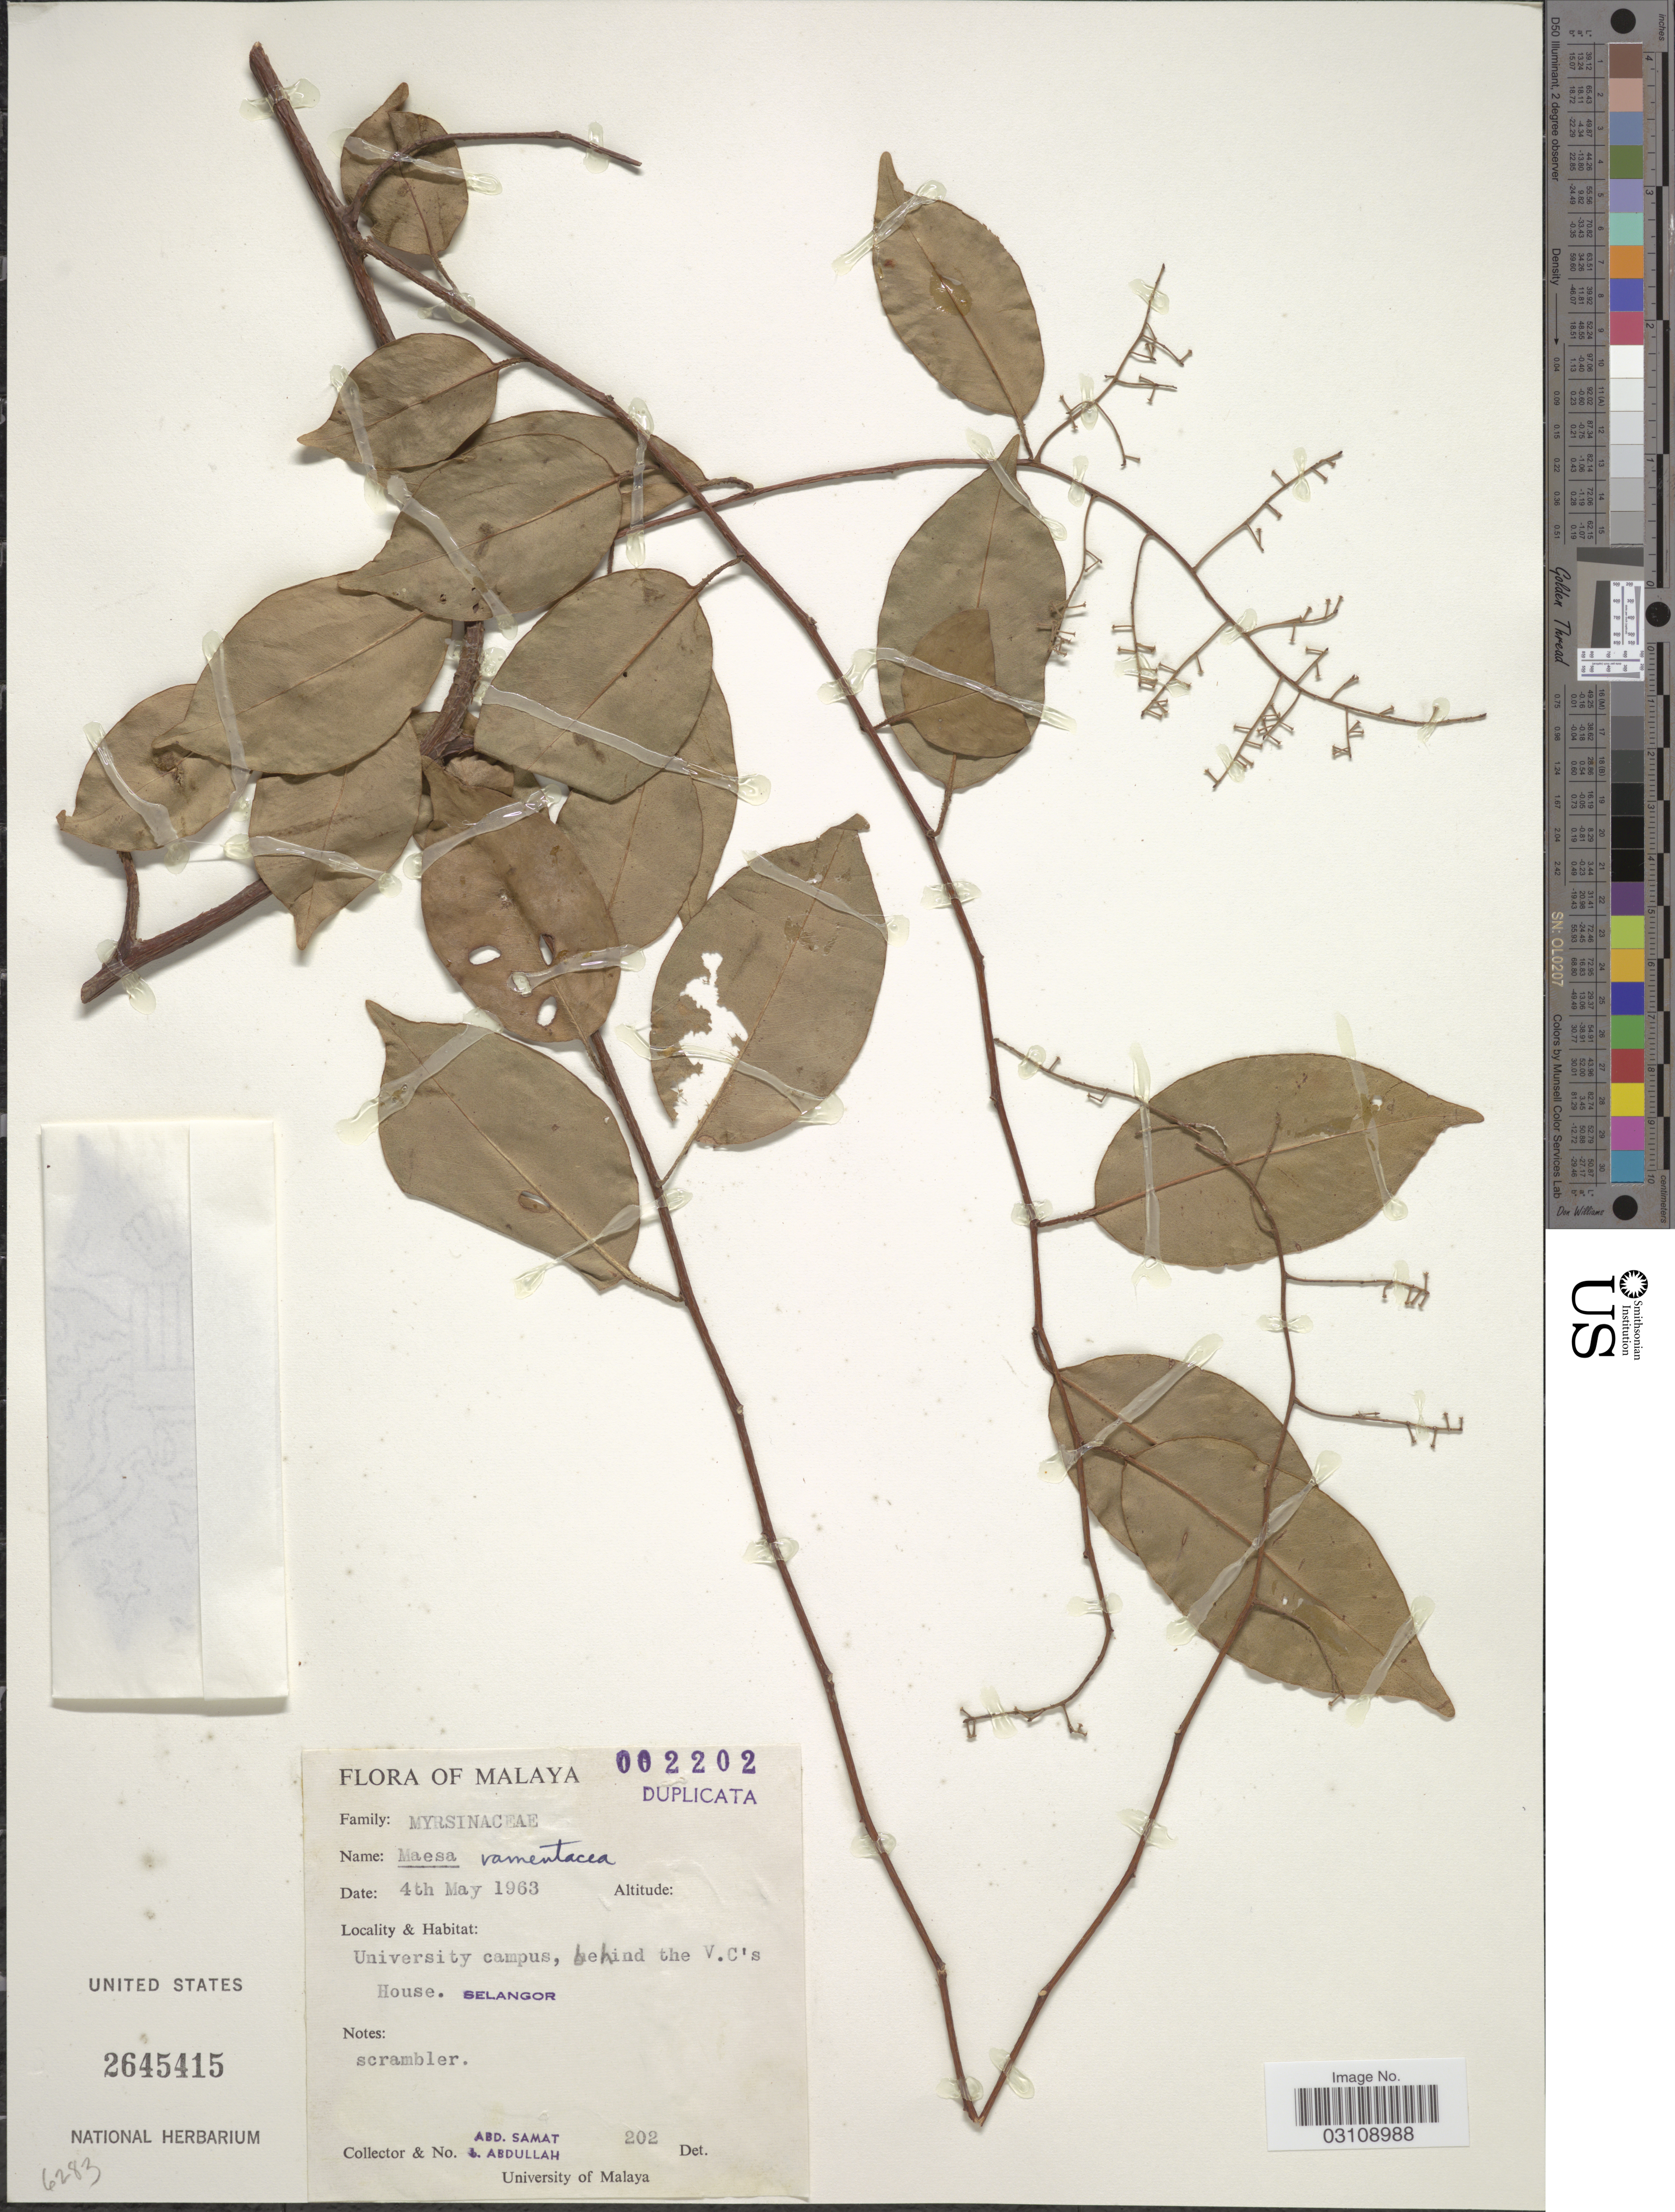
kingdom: Plantae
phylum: Tracheophyta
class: Magnoliopsida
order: Ericales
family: Primulaceae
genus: Maesa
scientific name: Maesa ramentacea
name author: (Roxb.) A. DC.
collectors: S. Abdullah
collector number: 202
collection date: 1963-05-04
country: Malaysia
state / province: Selangor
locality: Malaya, University campus, behind the V.C's House.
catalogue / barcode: US 2645415